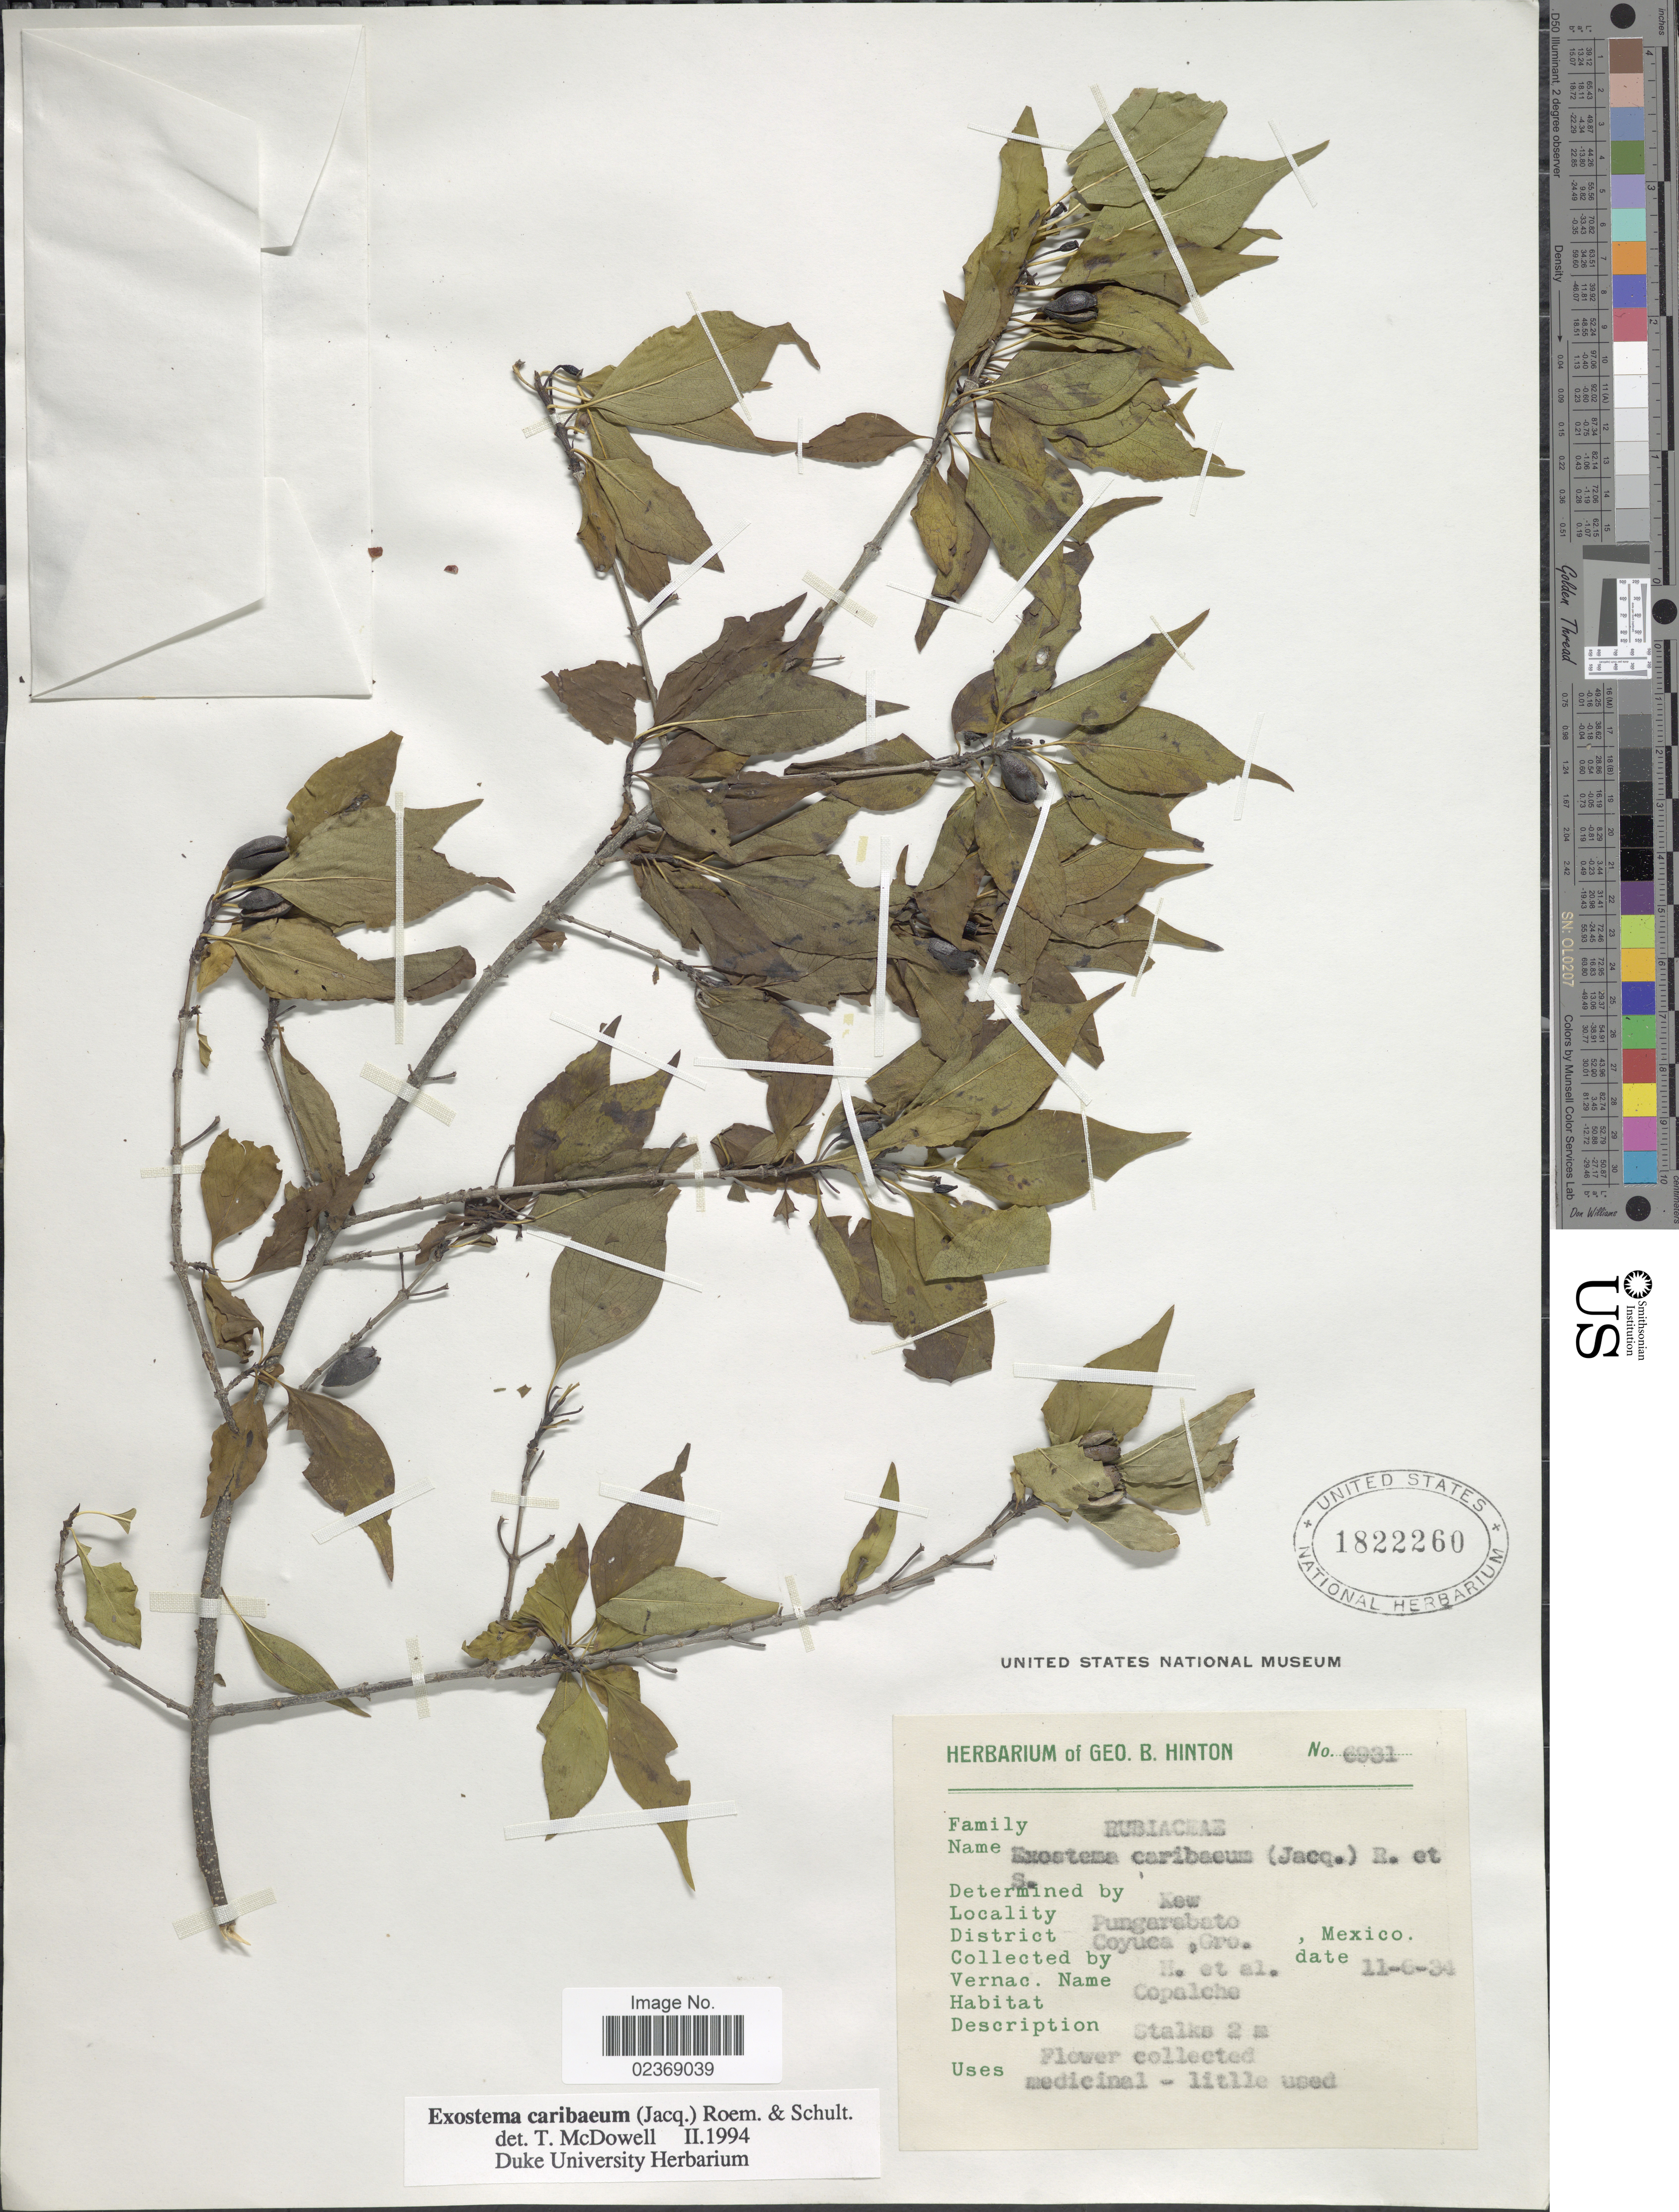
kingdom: Plantae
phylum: Tracheophyta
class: Magnoliopsida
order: Gentianales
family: Rubiaceae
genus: Exostema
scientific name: Exostema caribaeum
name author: (Jacq.) Roem. & Schult.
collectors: G. B. Hinton & et al.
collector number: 6931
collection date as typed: Transcribed d/m/y: 6/11/34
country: Mexico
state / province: Guerrero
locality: Pungarabato, District Coyuca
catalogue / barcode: US 1822260